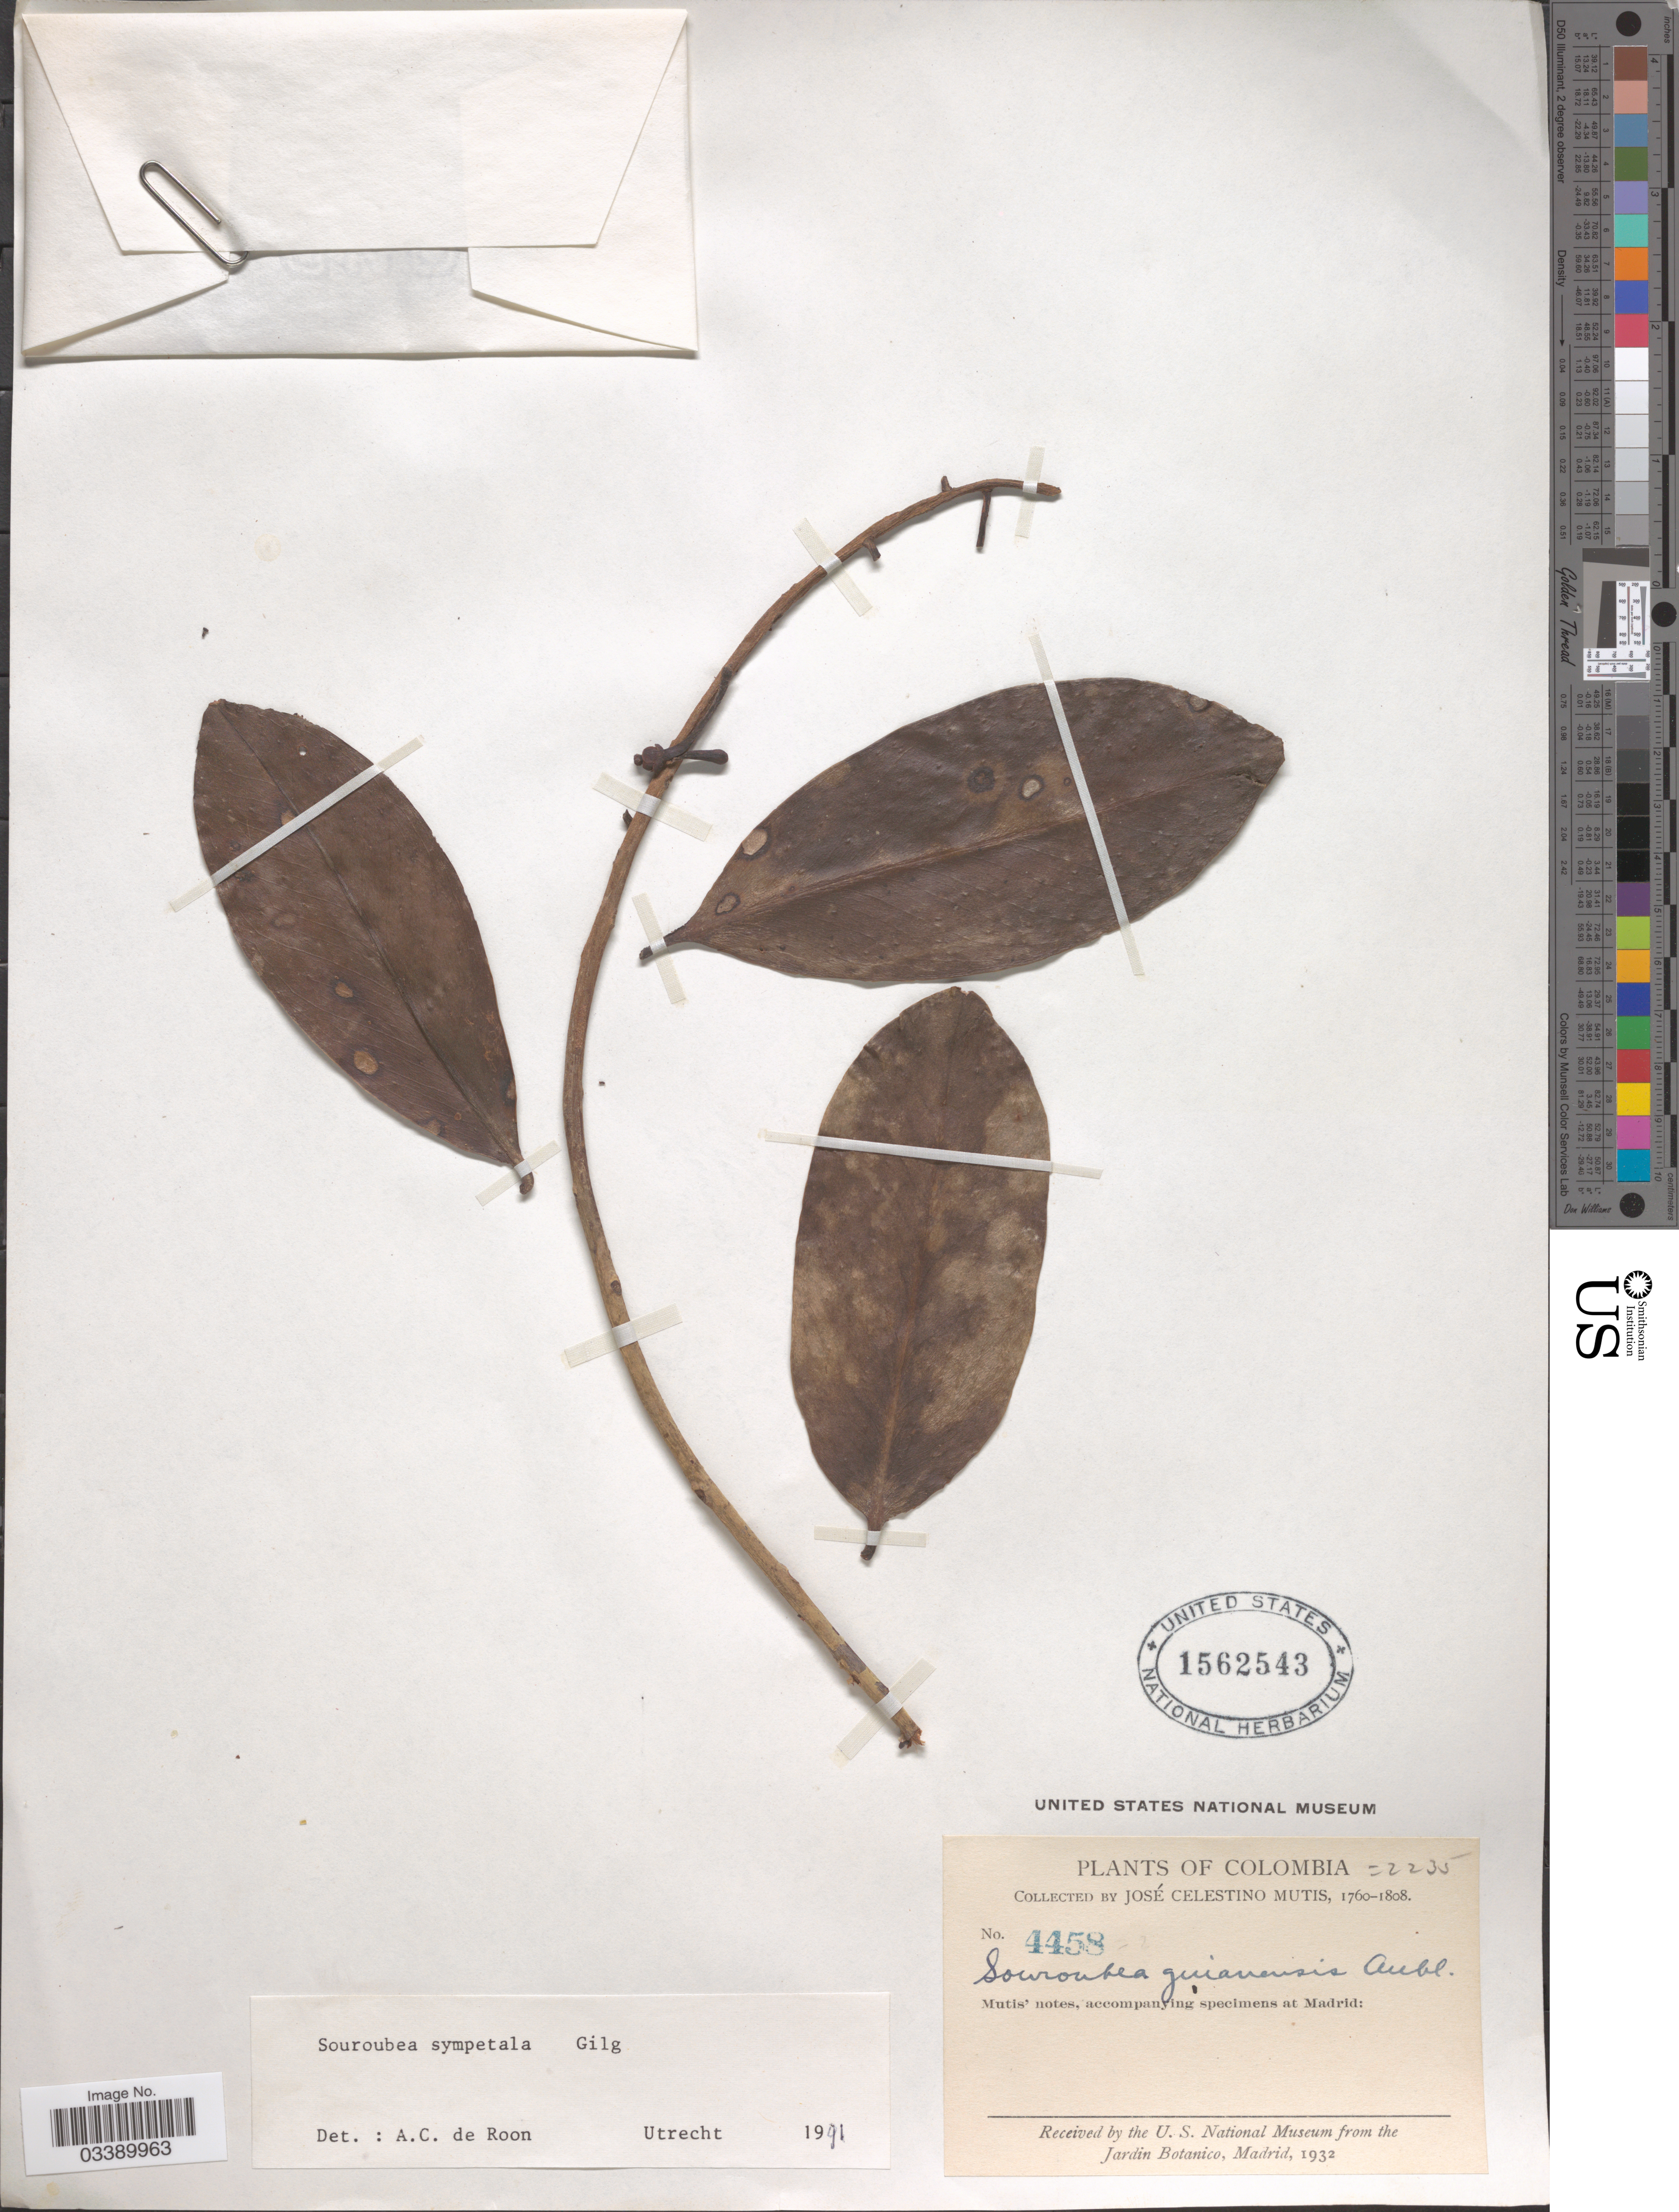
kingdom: Plantae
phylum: Tracheophyta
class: Magnoliopsida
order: Ericales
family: Marcgraviaceae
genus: Souroubea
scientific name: Souroubea sympetala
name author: Gilg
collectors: J. C. B. Mutis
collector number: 4458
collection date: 1760/1808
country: Colombia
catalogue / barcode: US 1562543